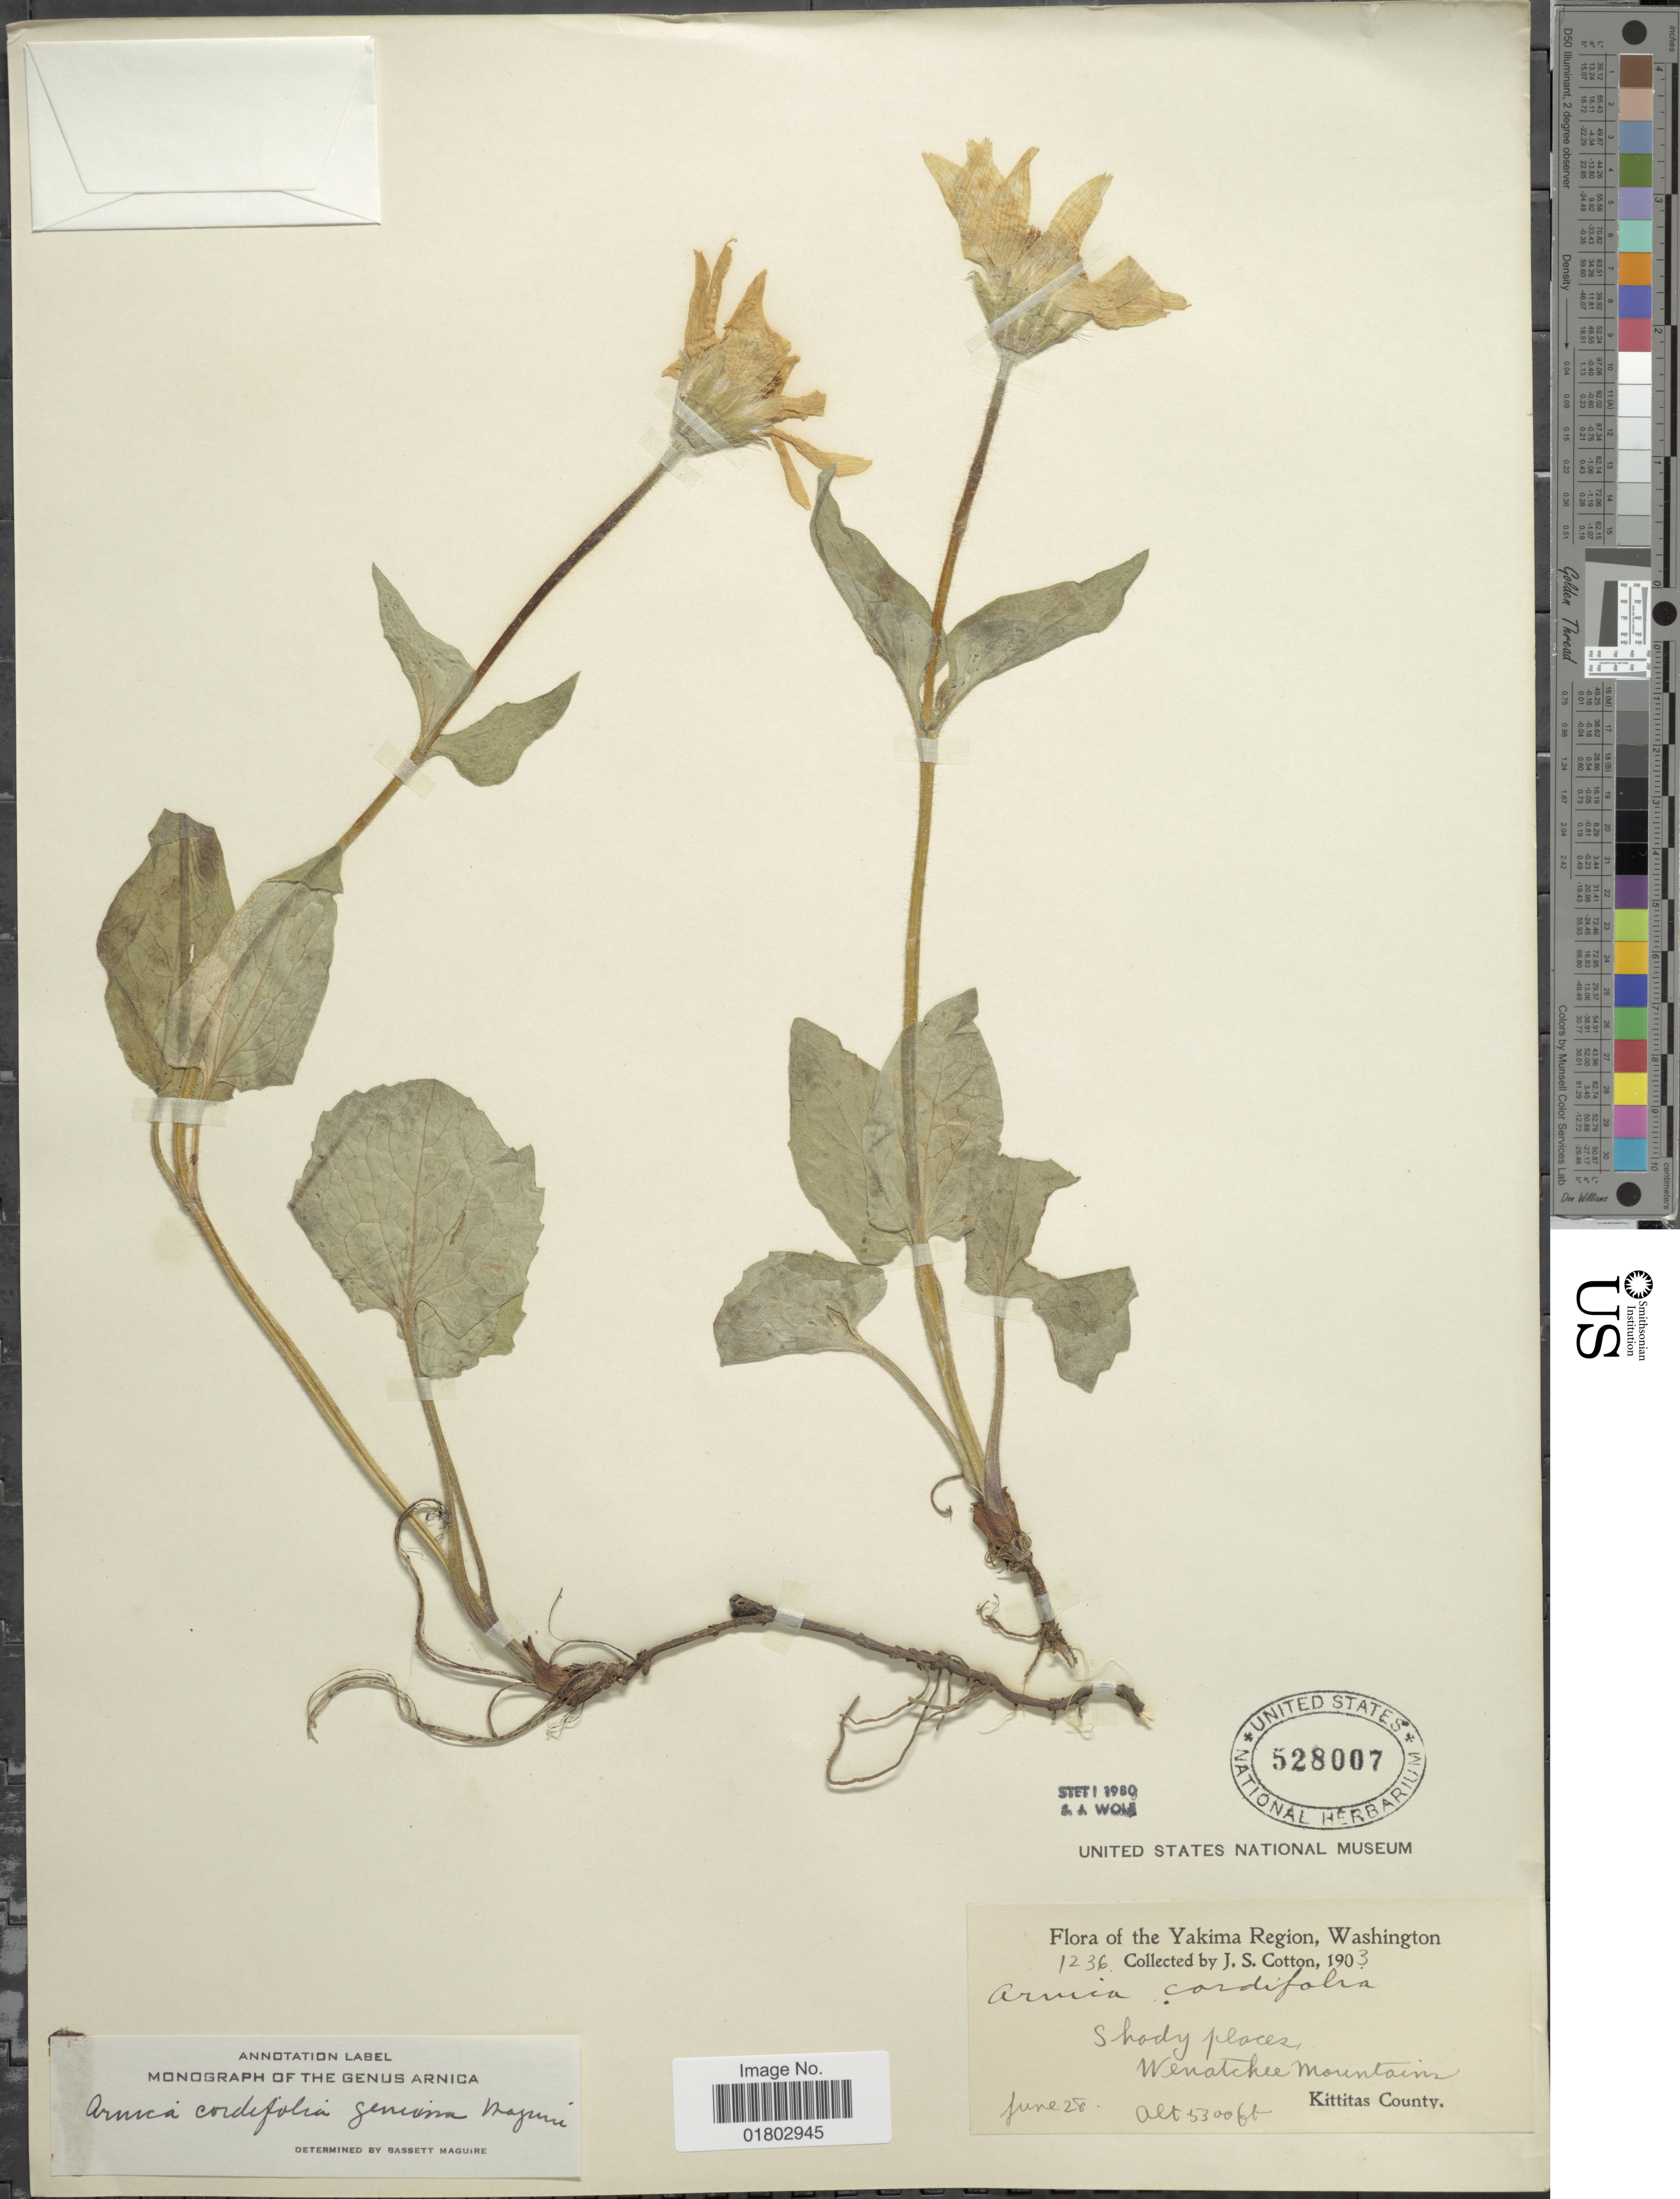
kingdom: Plantae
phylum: Tracheophyta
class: Magnoliopsida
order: Asterales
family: Asteraceae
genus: Arnica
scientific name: Arnica cordifolia subsp. genuina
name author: Maguire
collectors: J. S. Cotton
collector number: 1236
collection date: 1903-06-28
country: United States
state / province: Washington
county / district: Kittitas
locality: The Yakima Region, shady places, Wenatchee Mountains, Kittitas County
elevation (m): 1615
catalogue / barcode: US 528007